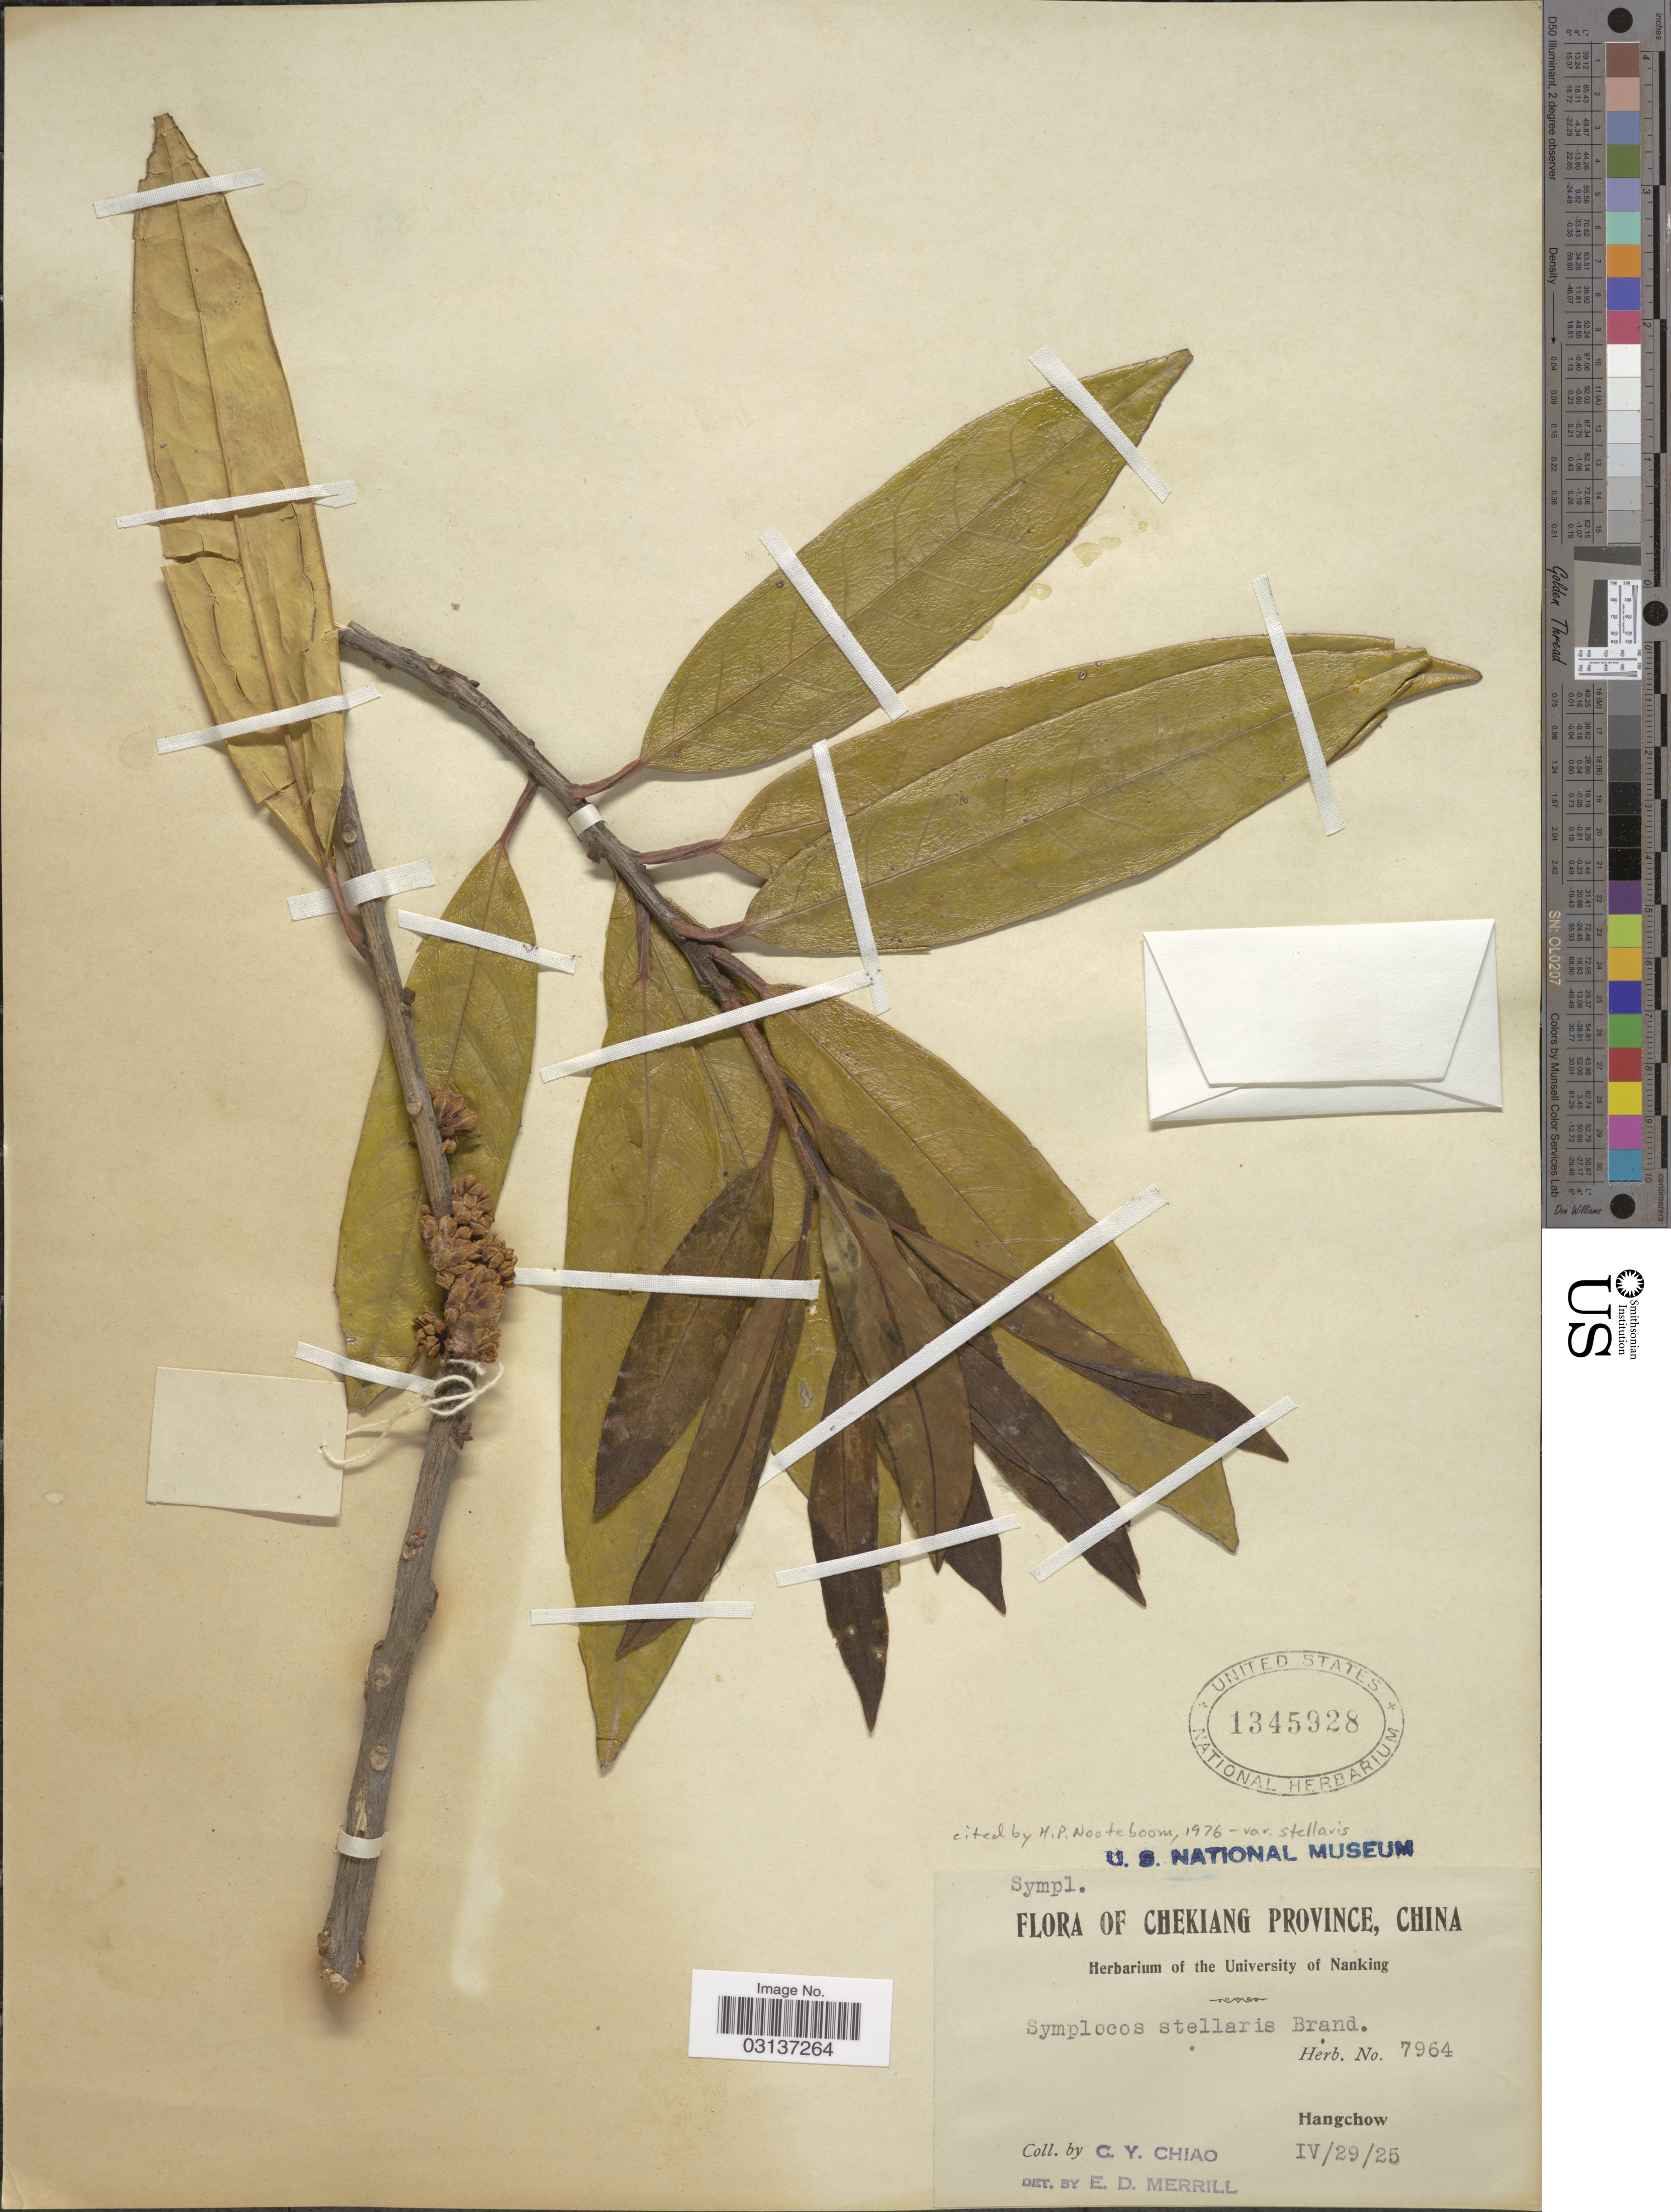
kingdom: Plantae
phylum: Tracheophyta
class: Magnoliopsida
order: Ericales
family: Symplocaceae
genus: Symplocos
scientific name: Symplocos stellaris var. stellaris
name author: Brand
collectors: C. Y. Chiao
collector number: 7964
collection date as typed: Transcribed d/m/y: 29/4/25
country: China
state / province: Zhejiang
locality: Chekiang Province. Hangchow.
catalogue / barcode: US 1345928